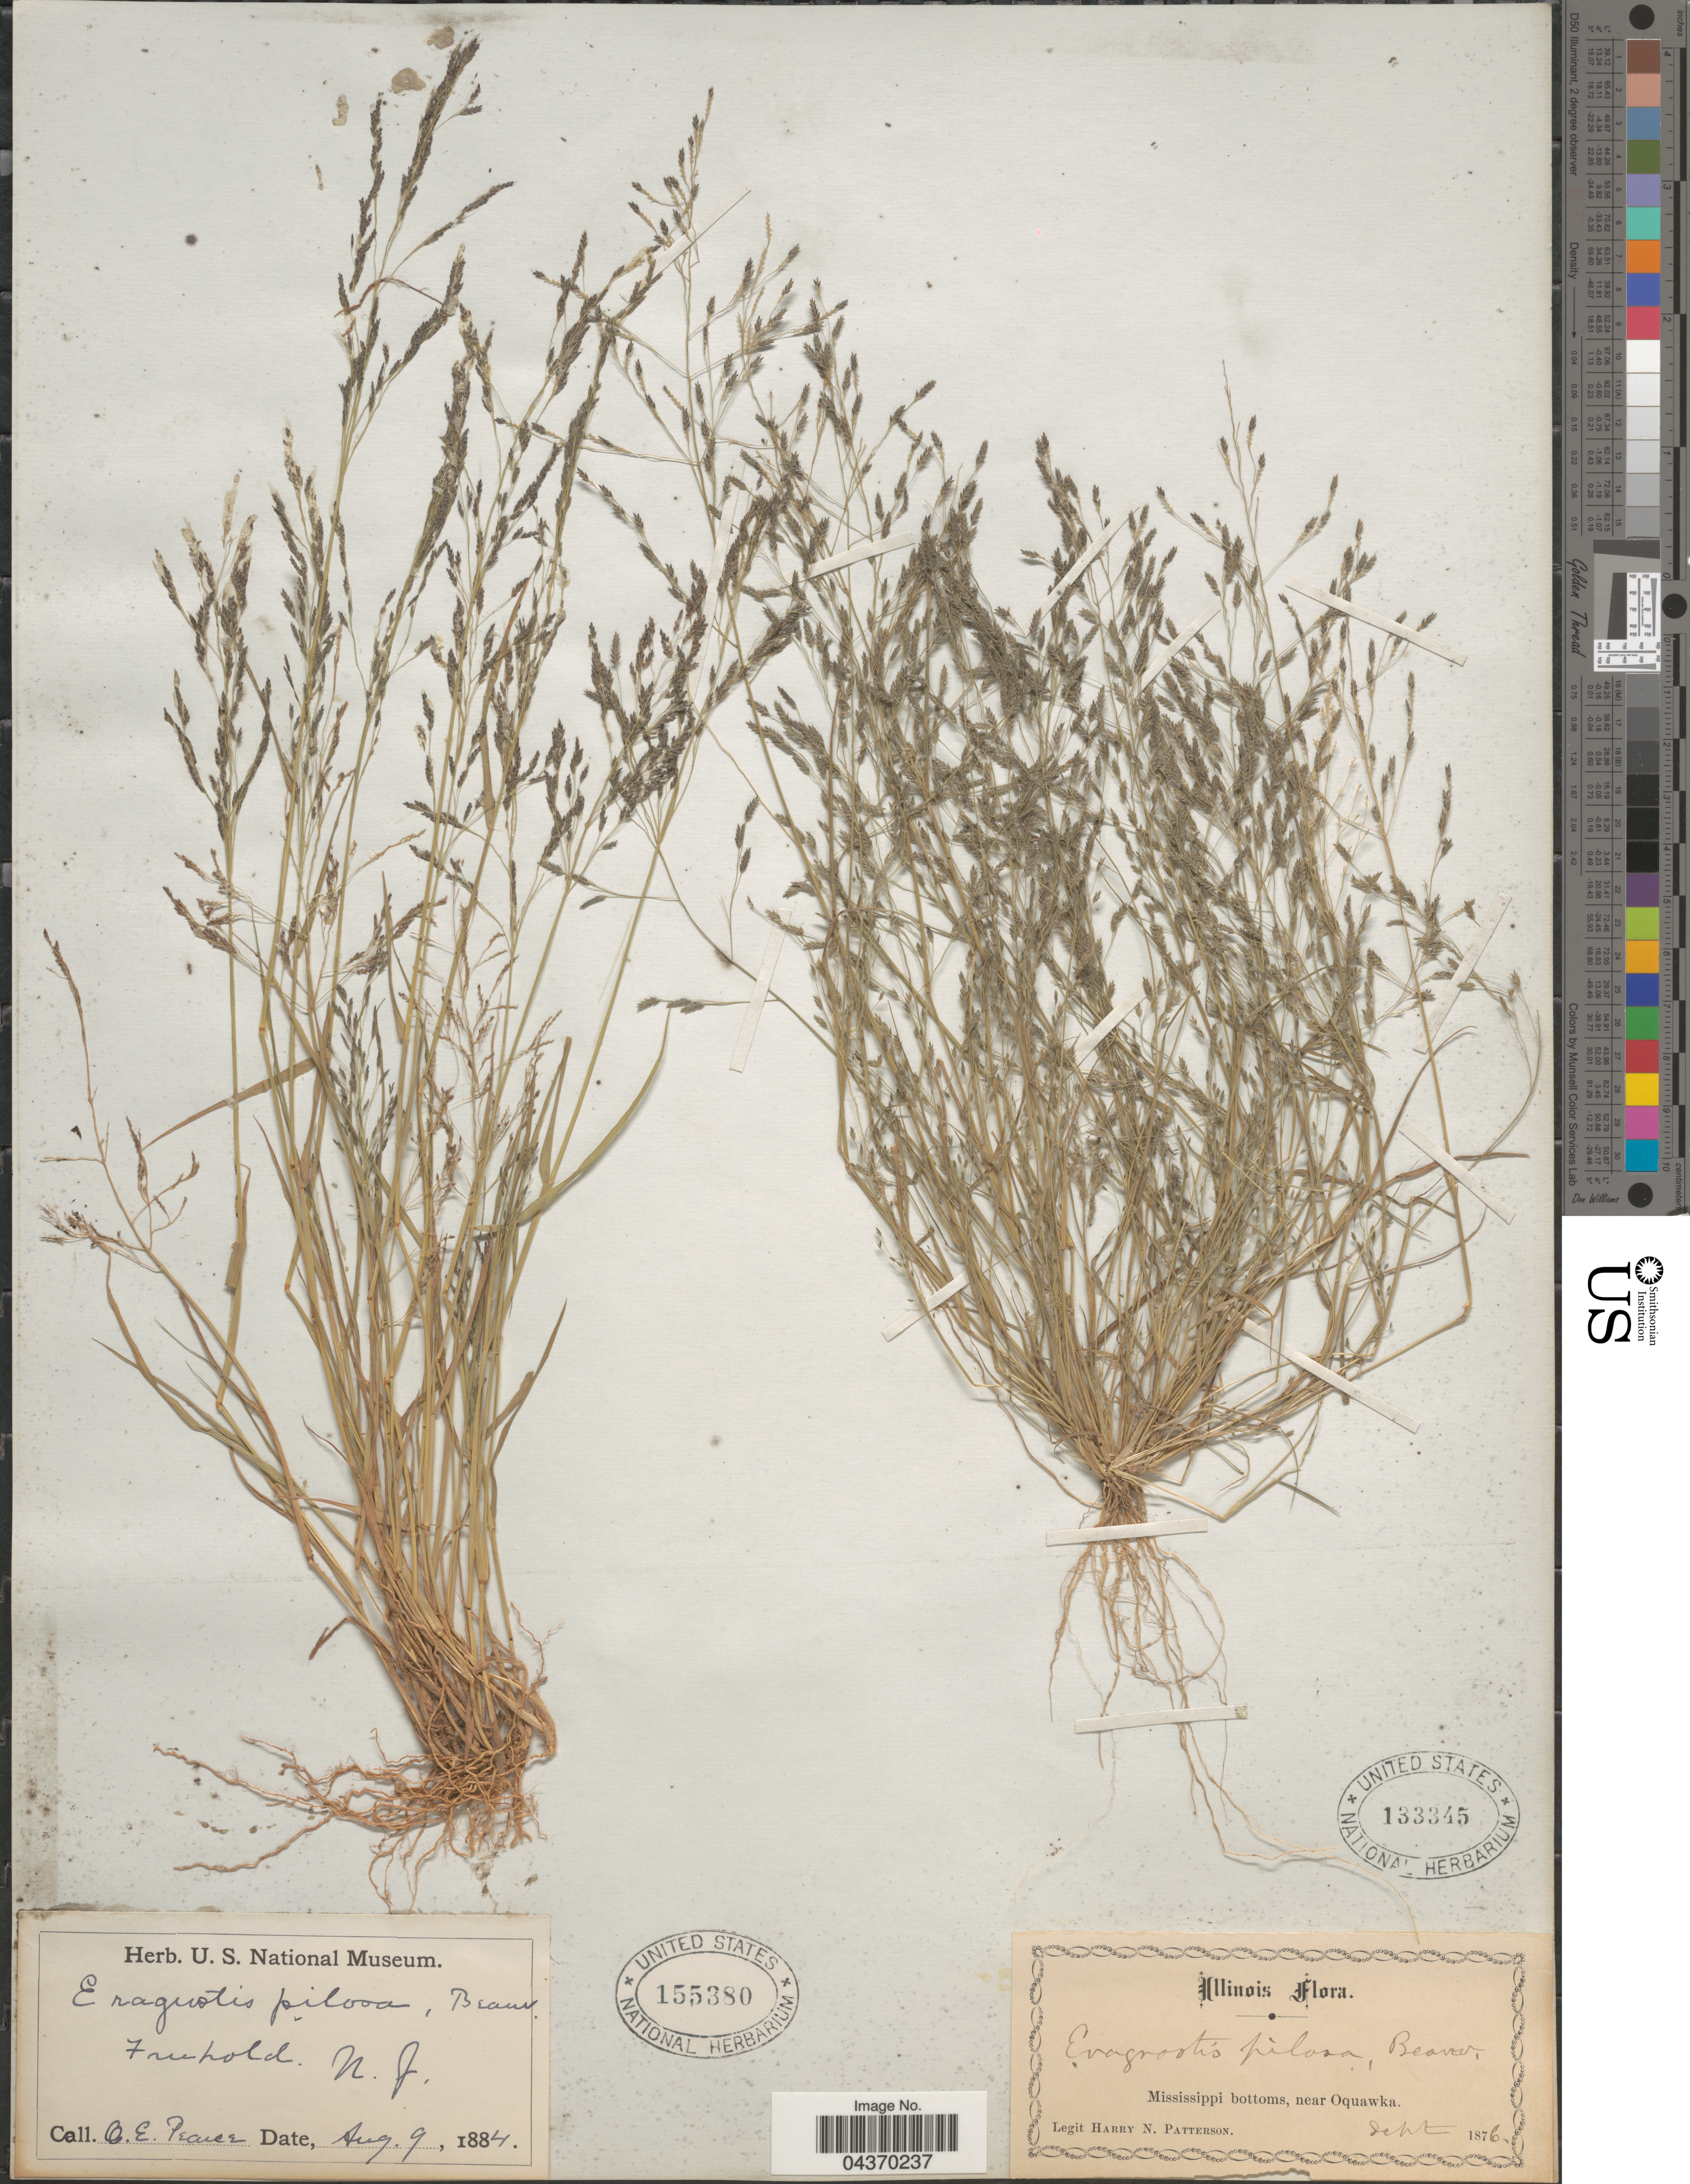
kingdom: Plantae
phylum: Tracheophyta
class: Liliopsida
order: Poales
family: Poaceae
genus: Eragrostis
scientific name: Eragrostis pectinacea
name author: (Michx.) Nees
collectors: H. N. Patterson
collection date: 1876-09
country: United States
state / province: Illinois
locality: Mississippi bottoms, near Oquawka.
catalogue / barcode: US 133345-2